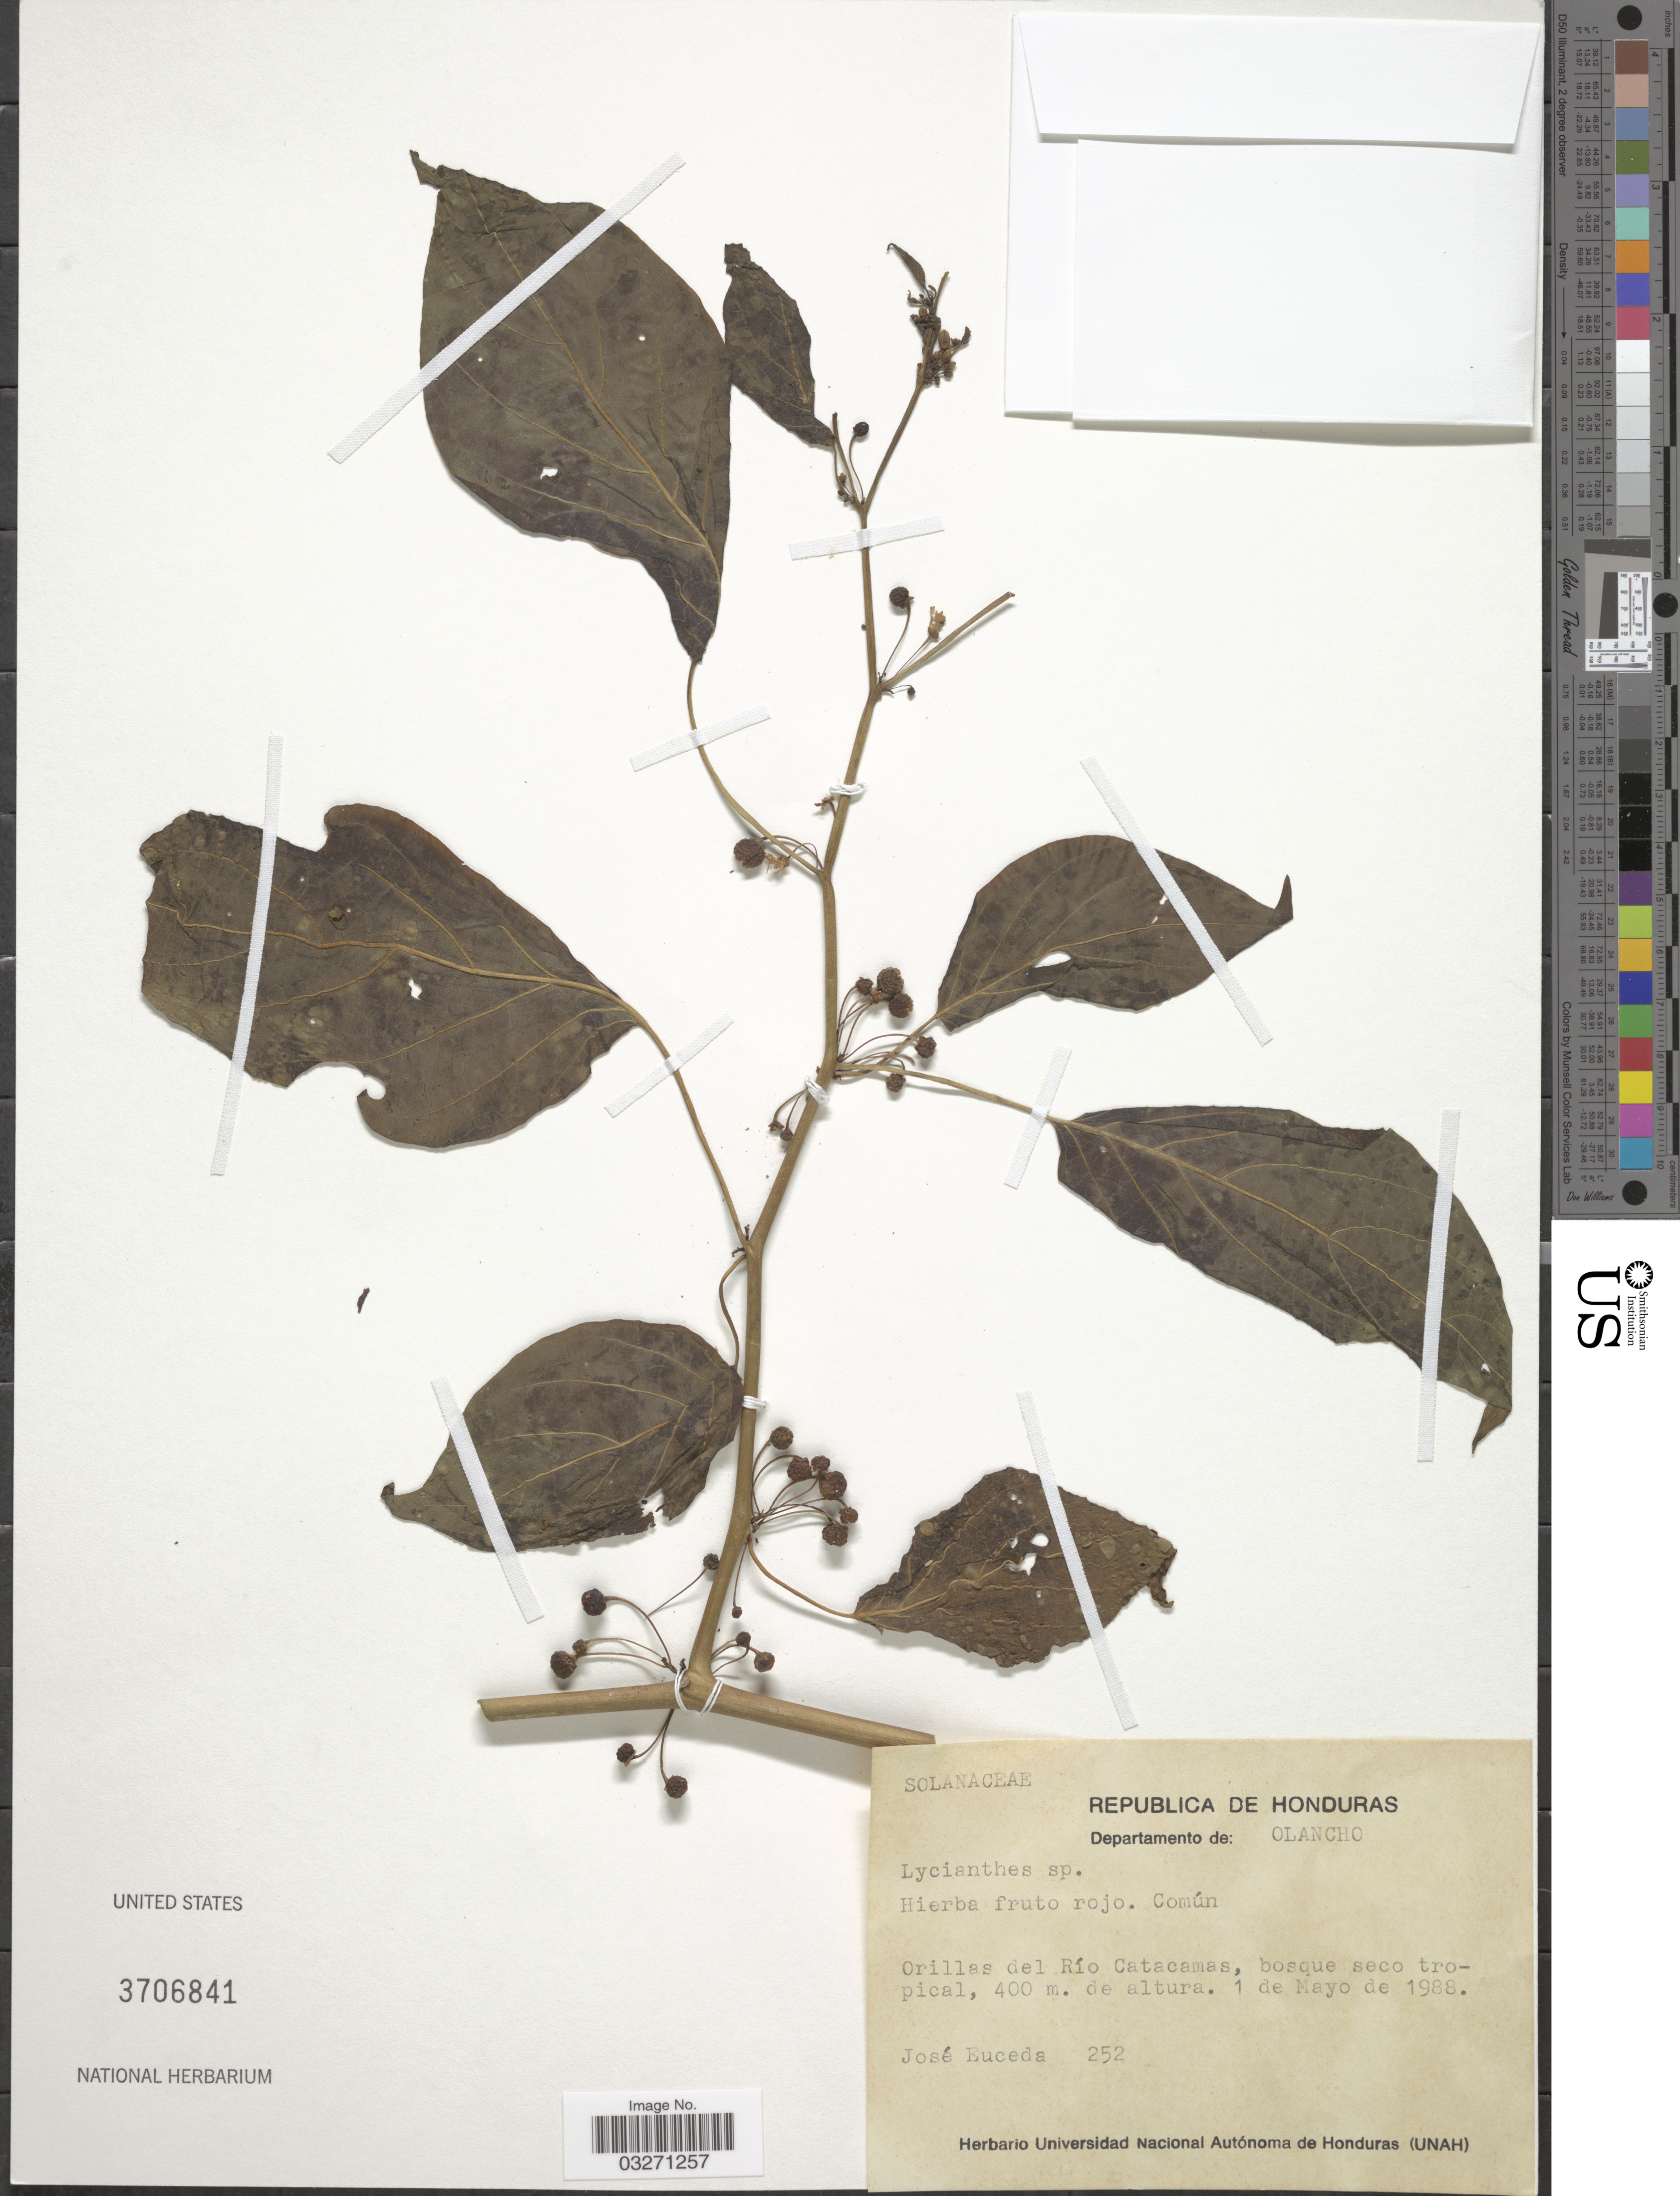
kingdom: Plantae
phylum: Tracheophyta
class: Magnoliopsida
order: Solanales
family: Solanaceae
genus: Lycianthes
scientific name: Lycianthes sp.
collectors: J. Euceda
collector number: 252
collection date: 1988-05-01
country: Honduras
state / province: Olancho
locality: Departamento de: Olancho, Orillas del Río Catacamas.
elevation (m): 400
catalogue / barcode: US 3706841